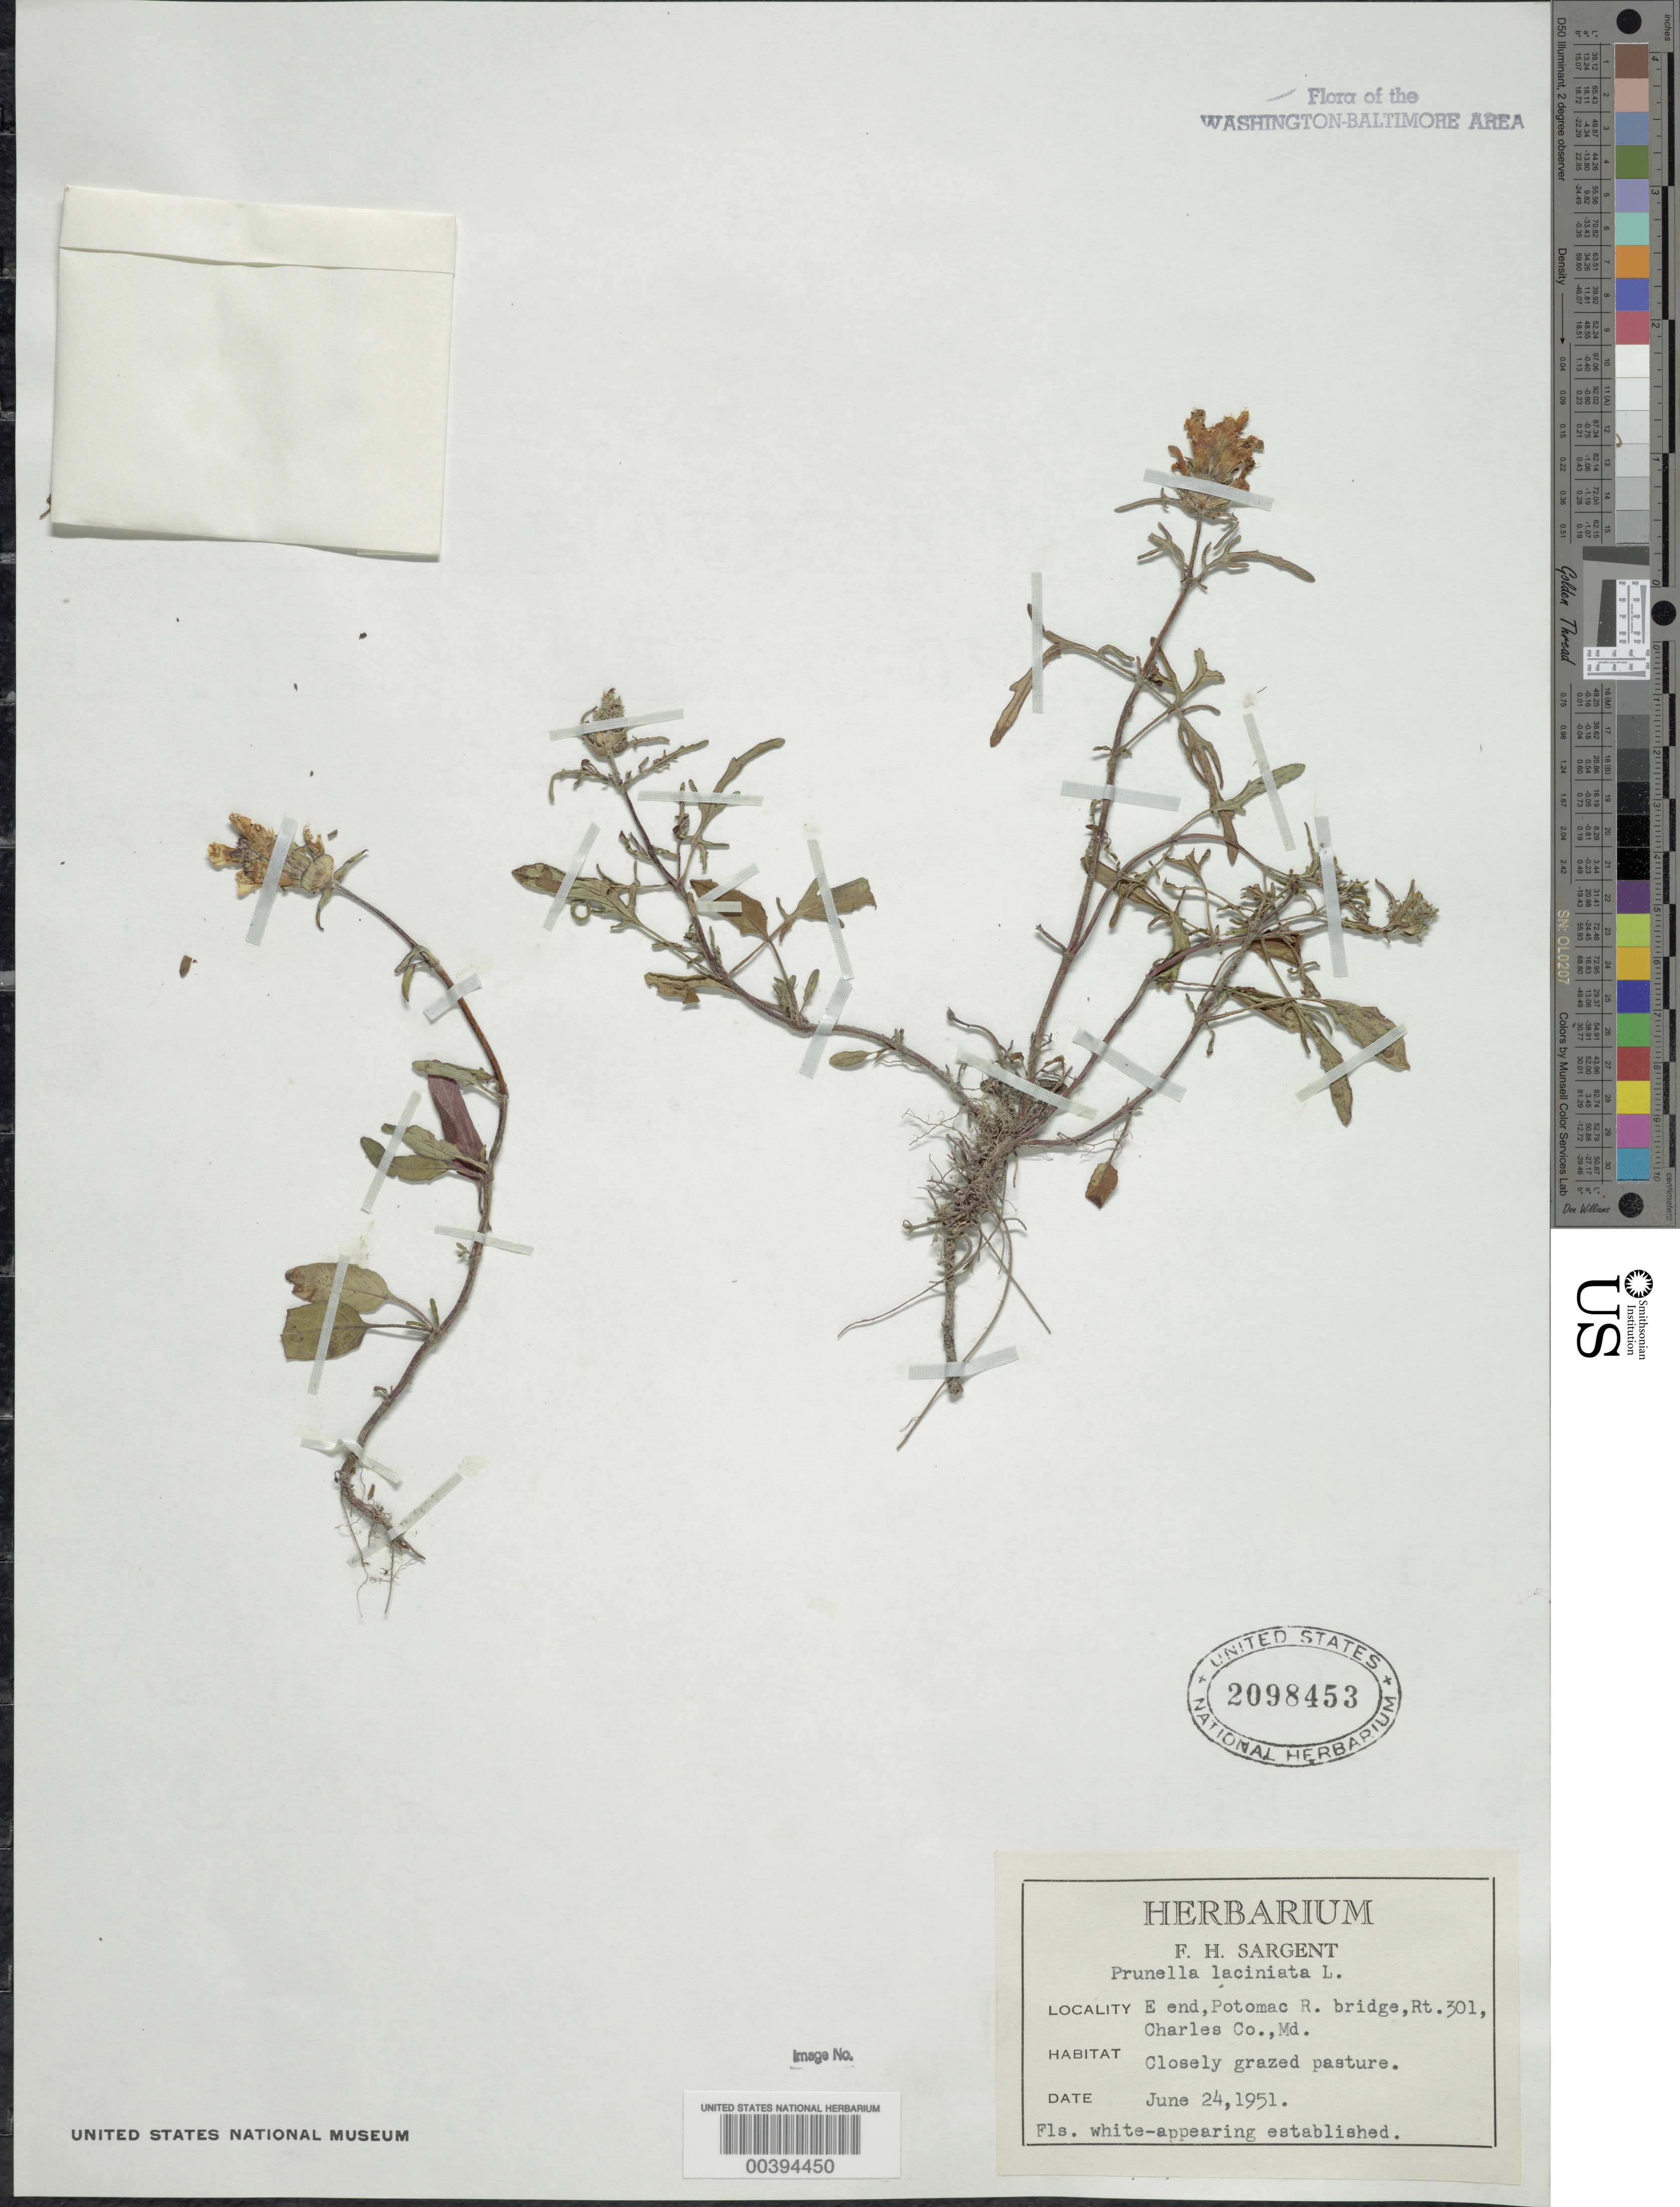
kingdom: Plantae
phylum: Tracheophyta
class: Magnoliopsida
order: Lamiales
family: Lamiaceae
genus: Prunella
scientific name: Prunella laciniata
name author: (L.) L.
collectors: F. H. Sargent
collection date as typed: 24 Jun 1951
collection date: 1951-06-24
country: United States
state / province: Maryland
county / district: Charles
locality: East end of Route 31 Bridges on Potomac River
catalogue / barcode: US 2098453